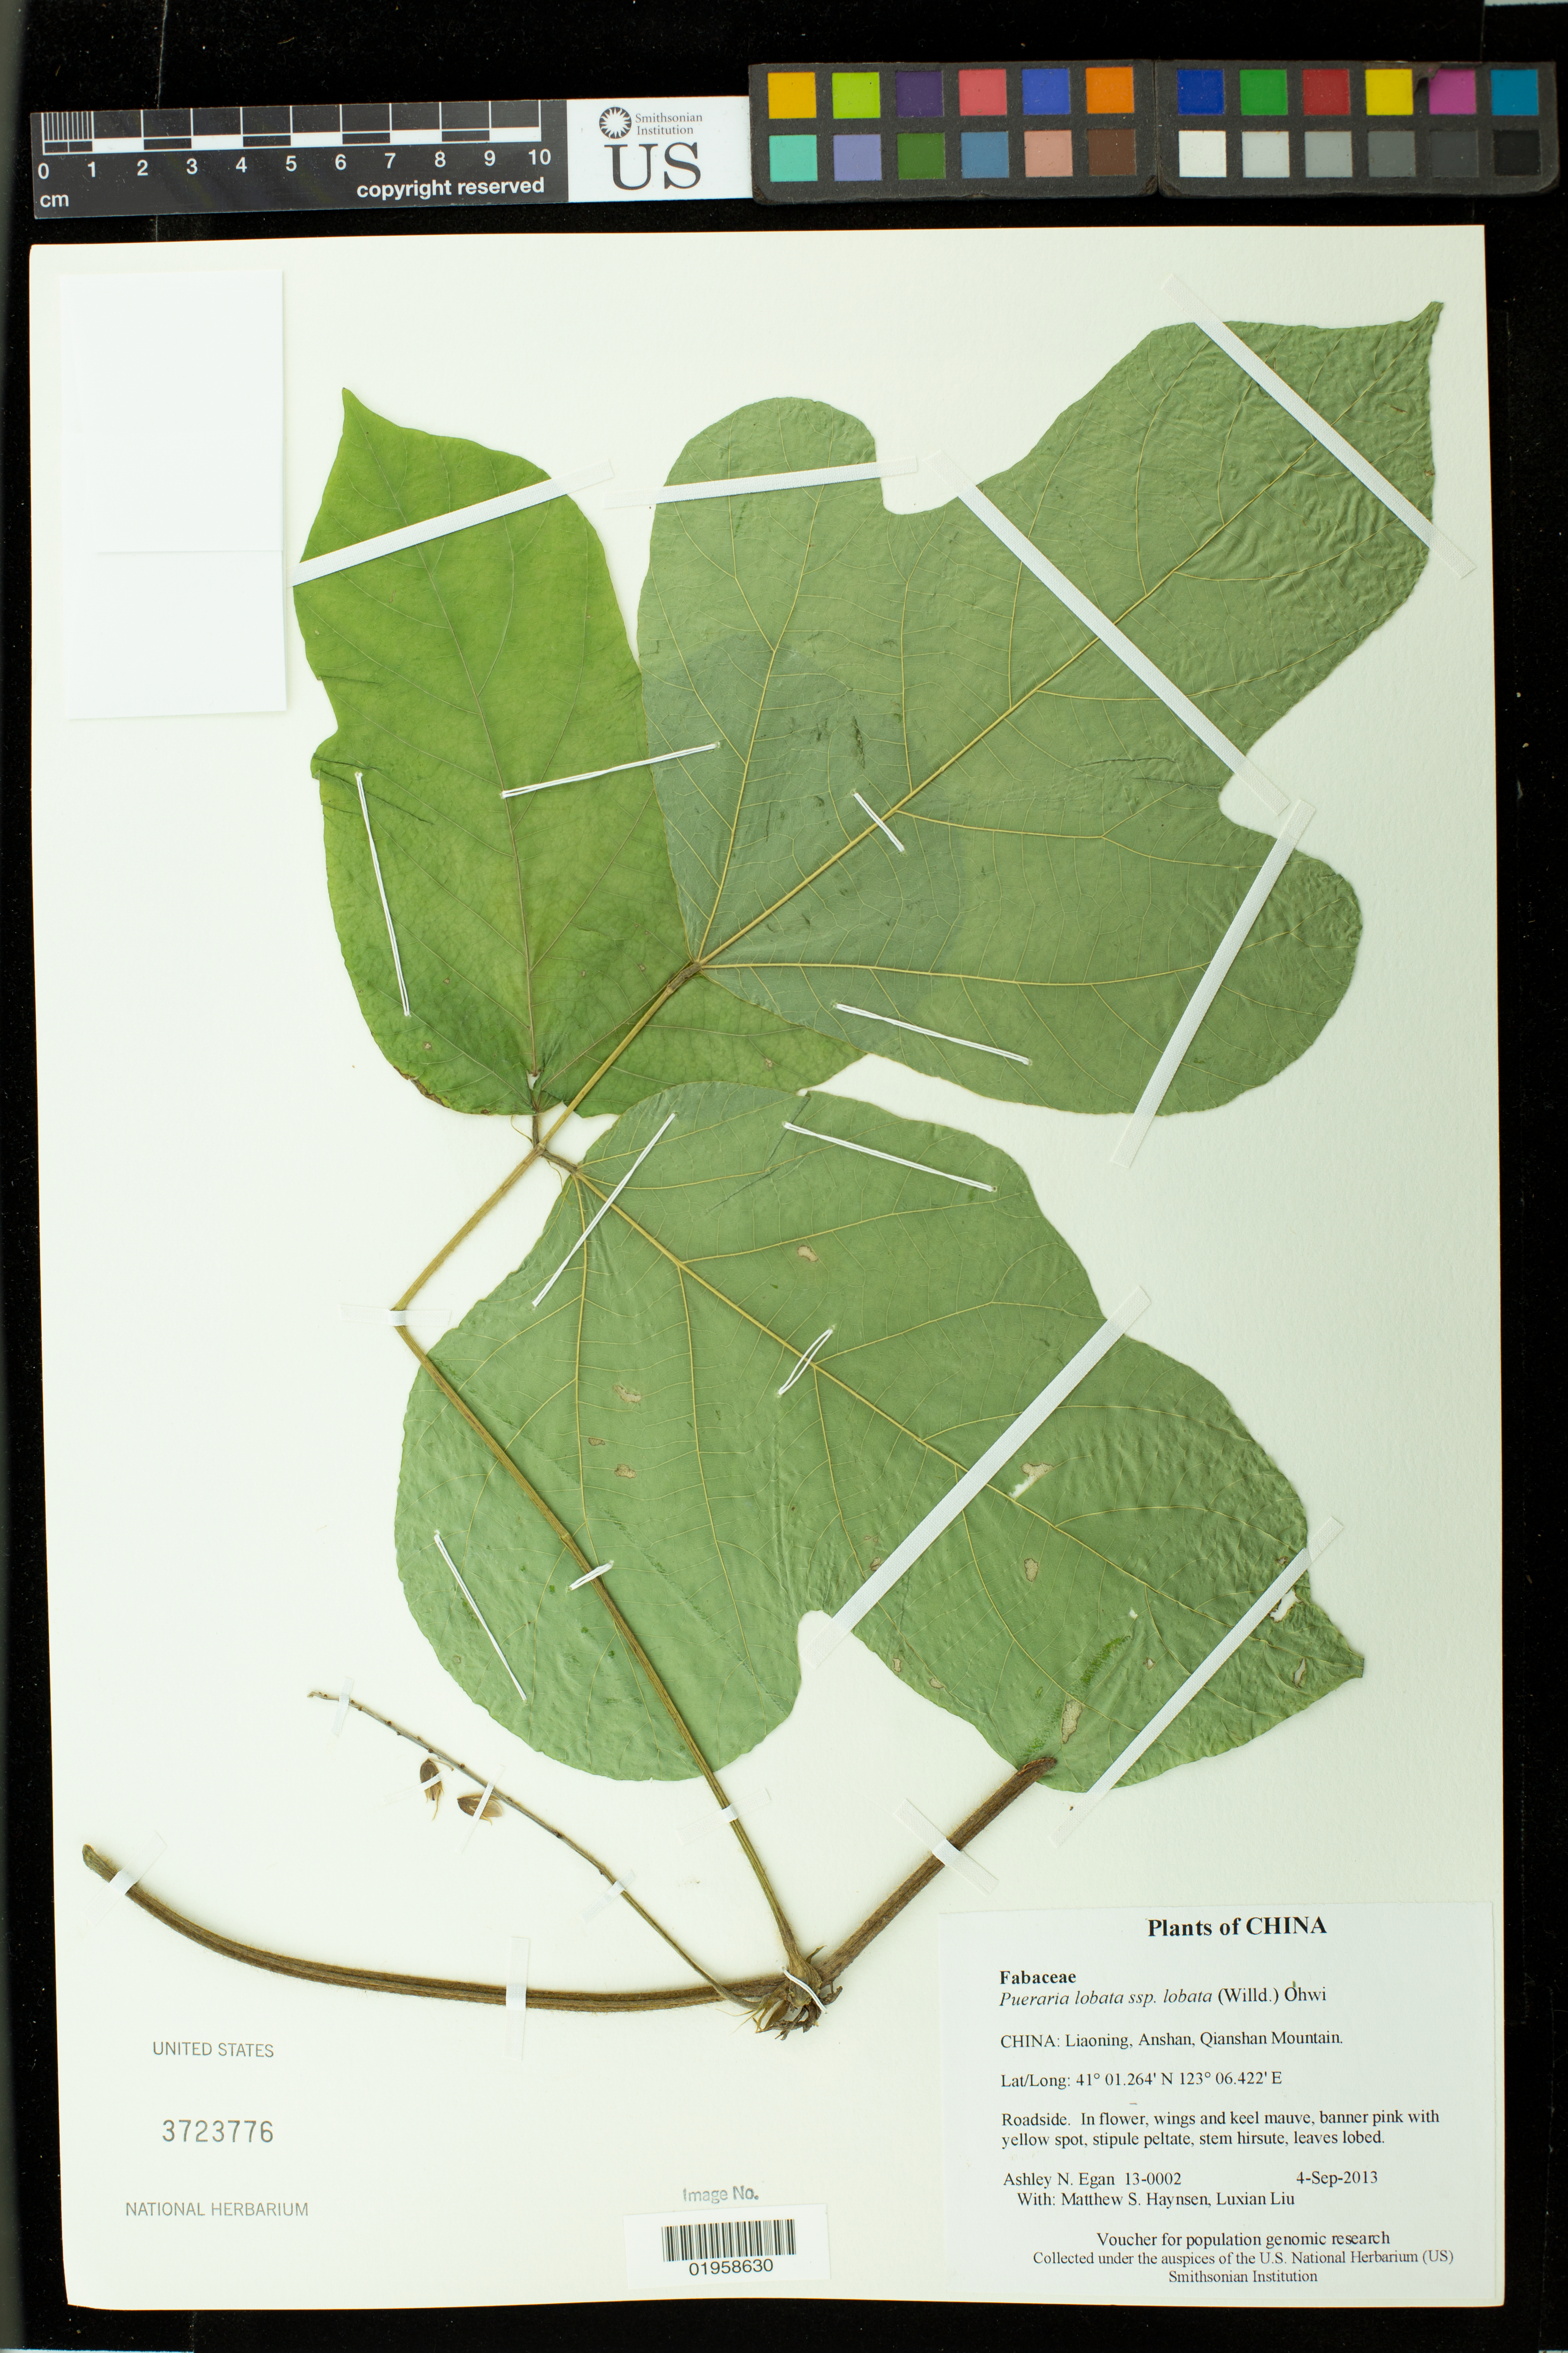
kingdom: Plantae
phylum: Tracheophyta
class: Magnoliopsida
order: Fabales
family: Fabaceae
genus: Pueraria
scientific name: Pueraria lobata subsp. lobata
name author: (Willd.) Ohwi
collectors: A. N. Egan, M. Hansen & L. Liu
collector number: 13-0002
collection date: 2013-09-04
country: China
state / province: Liaoning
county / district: Anshan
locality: Qianshan Mountain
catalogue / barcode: US 3723776